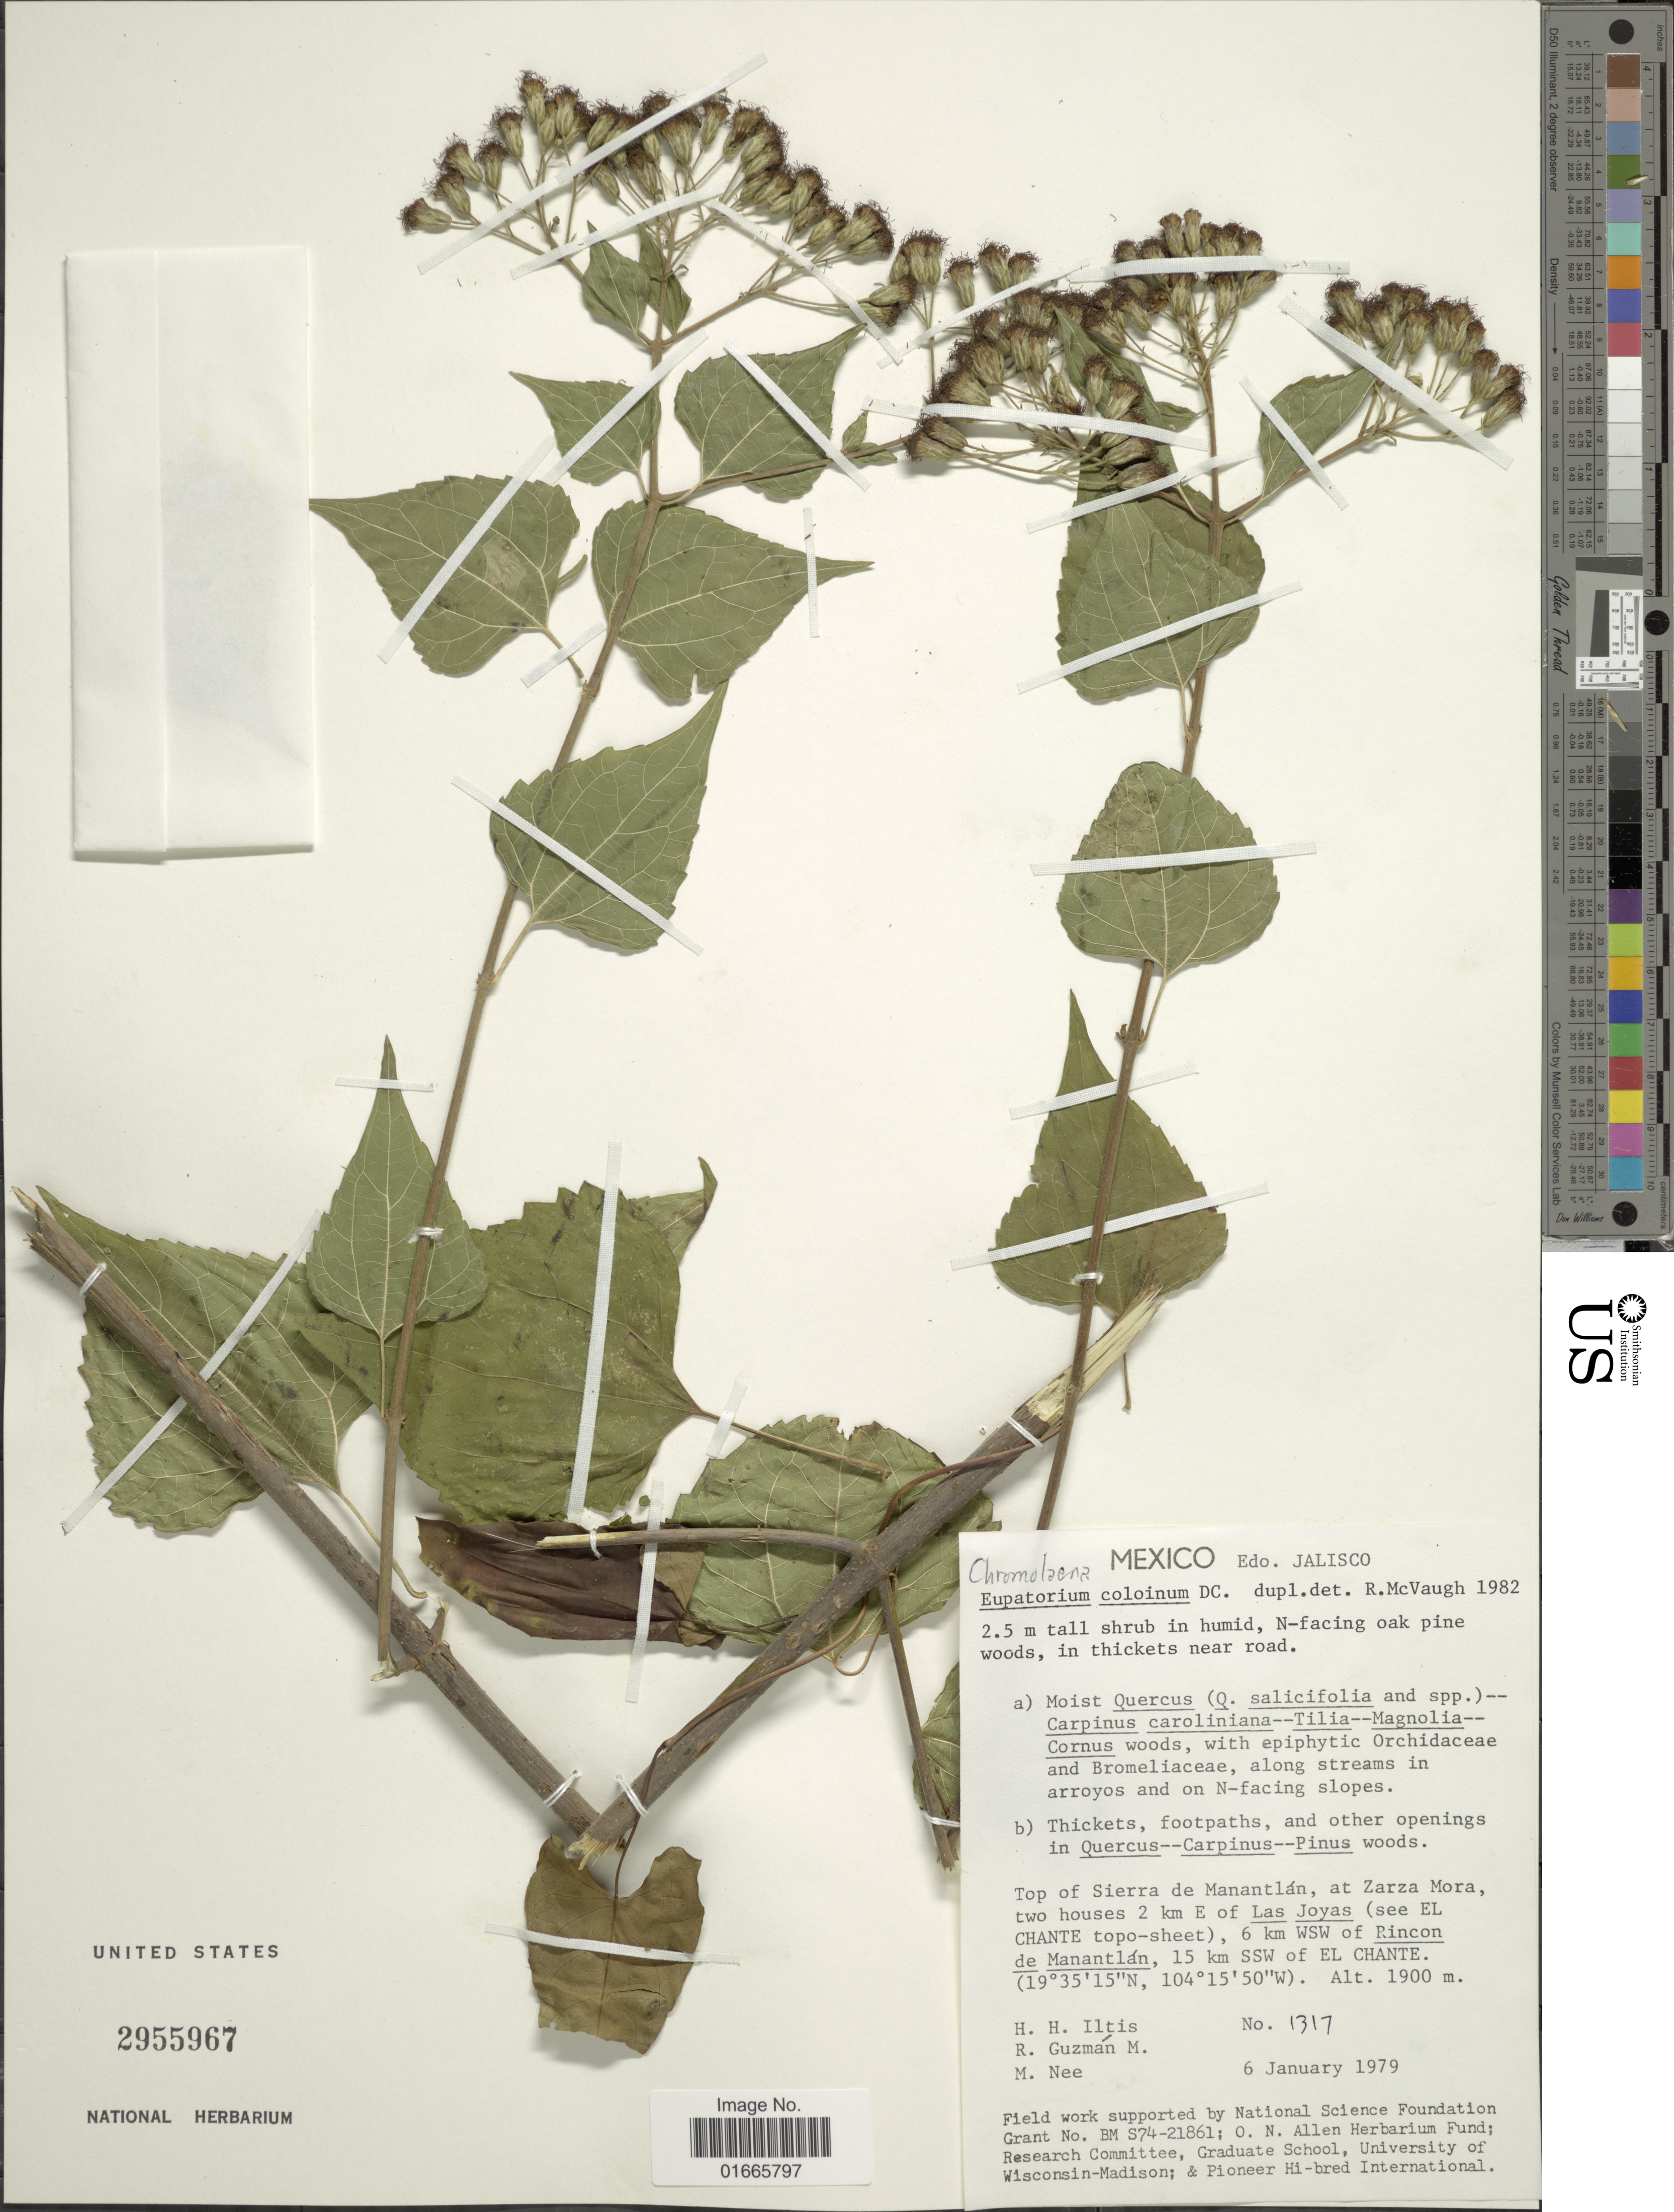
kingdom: Plantae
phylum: Tracheophyta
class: Magnoliopsida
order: Asterales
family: Asteraceae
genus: Chromolaena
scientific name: Chromolaena collina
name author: (DC.) R.M. King & H. Rob.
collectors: H. H. Iltis, R. Guzmán & M. Nee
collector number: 1317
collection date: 1979-01-06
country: Mexico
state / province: Jalisco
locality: Edo. Jalisco, Top of Sierra de Manantlan, at Zarza Mora, two houses 2 km E of Las Joyas (see EL Chante topo-sheet), 6 km WSW of Rincon de Manantlan, 15 km SSW of El Chante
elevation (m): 1900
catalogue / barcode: US 2955967